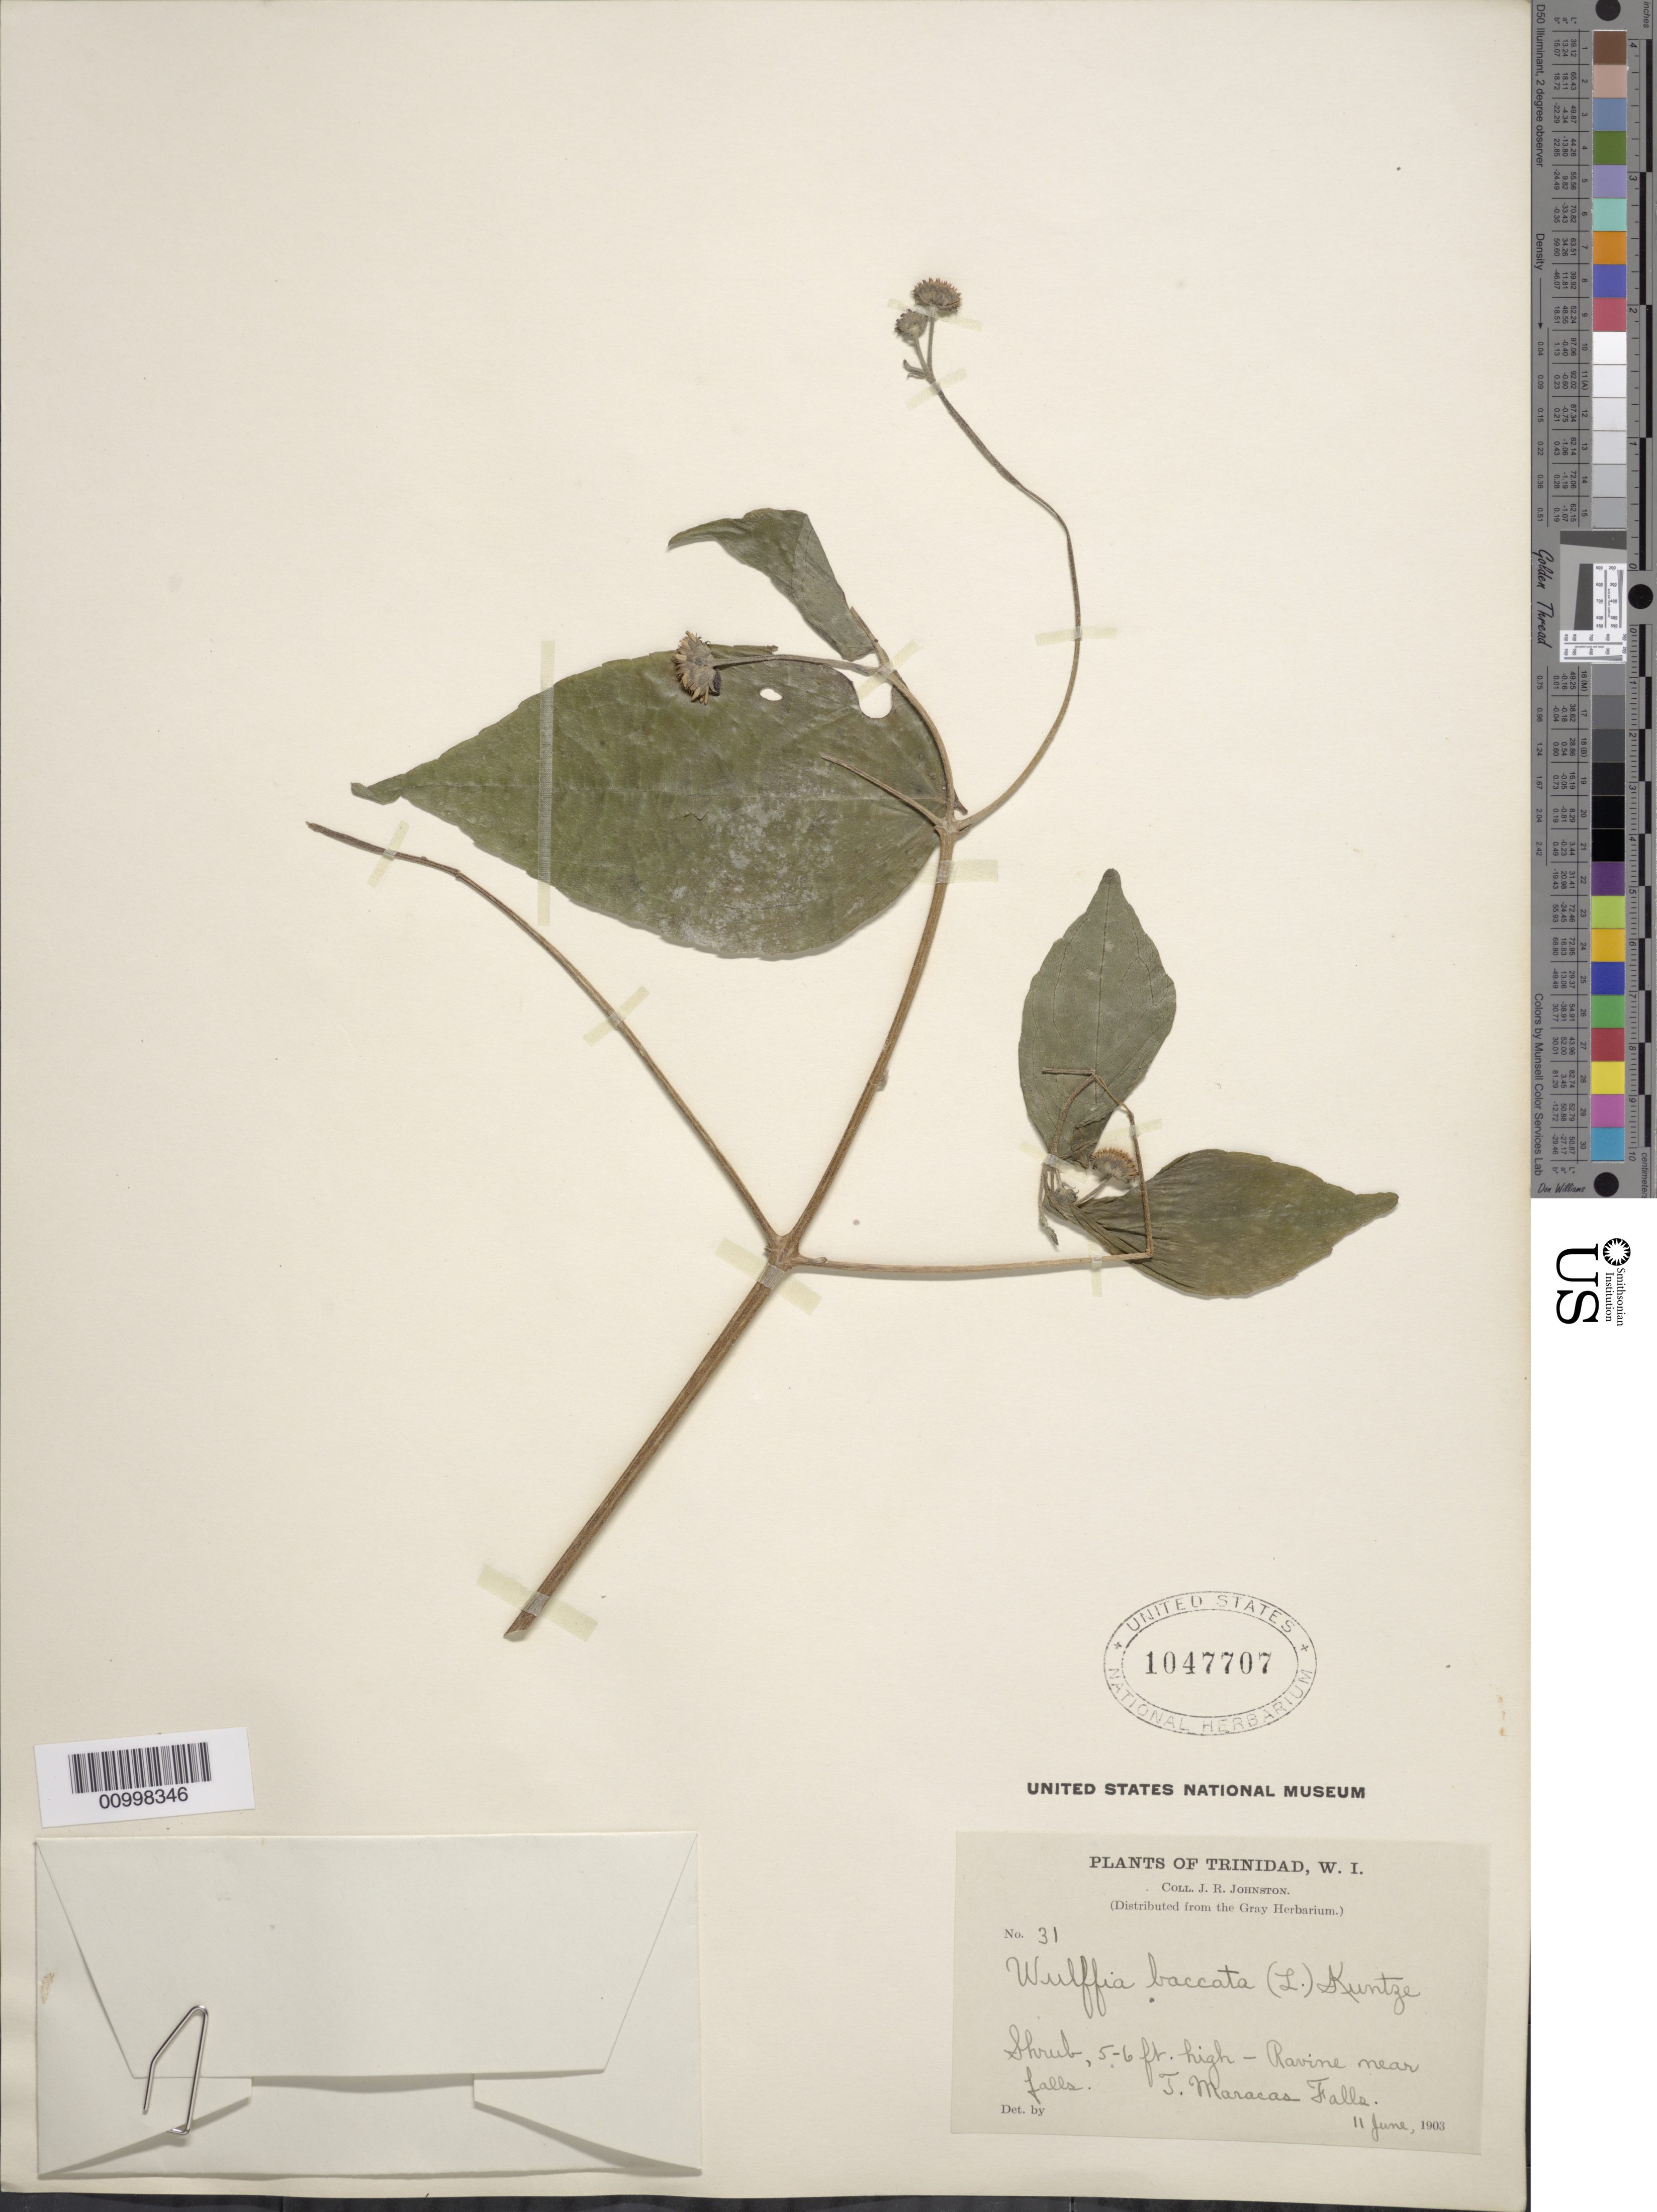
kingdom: Plantae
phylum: Tracheophyta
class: Magnoliopsida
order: Asterales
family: Asteraceae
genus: Wulffia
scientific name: Wulffia baccata var. baccata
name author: (L.) Kuntze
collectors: J. Johnston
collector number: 31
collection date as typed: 11 Jun 1903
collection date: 1903-06-11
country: Trinidad and Tobago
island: Trinidad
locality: Maracas Falls. Ravine near falls.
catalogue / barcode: US 1047707